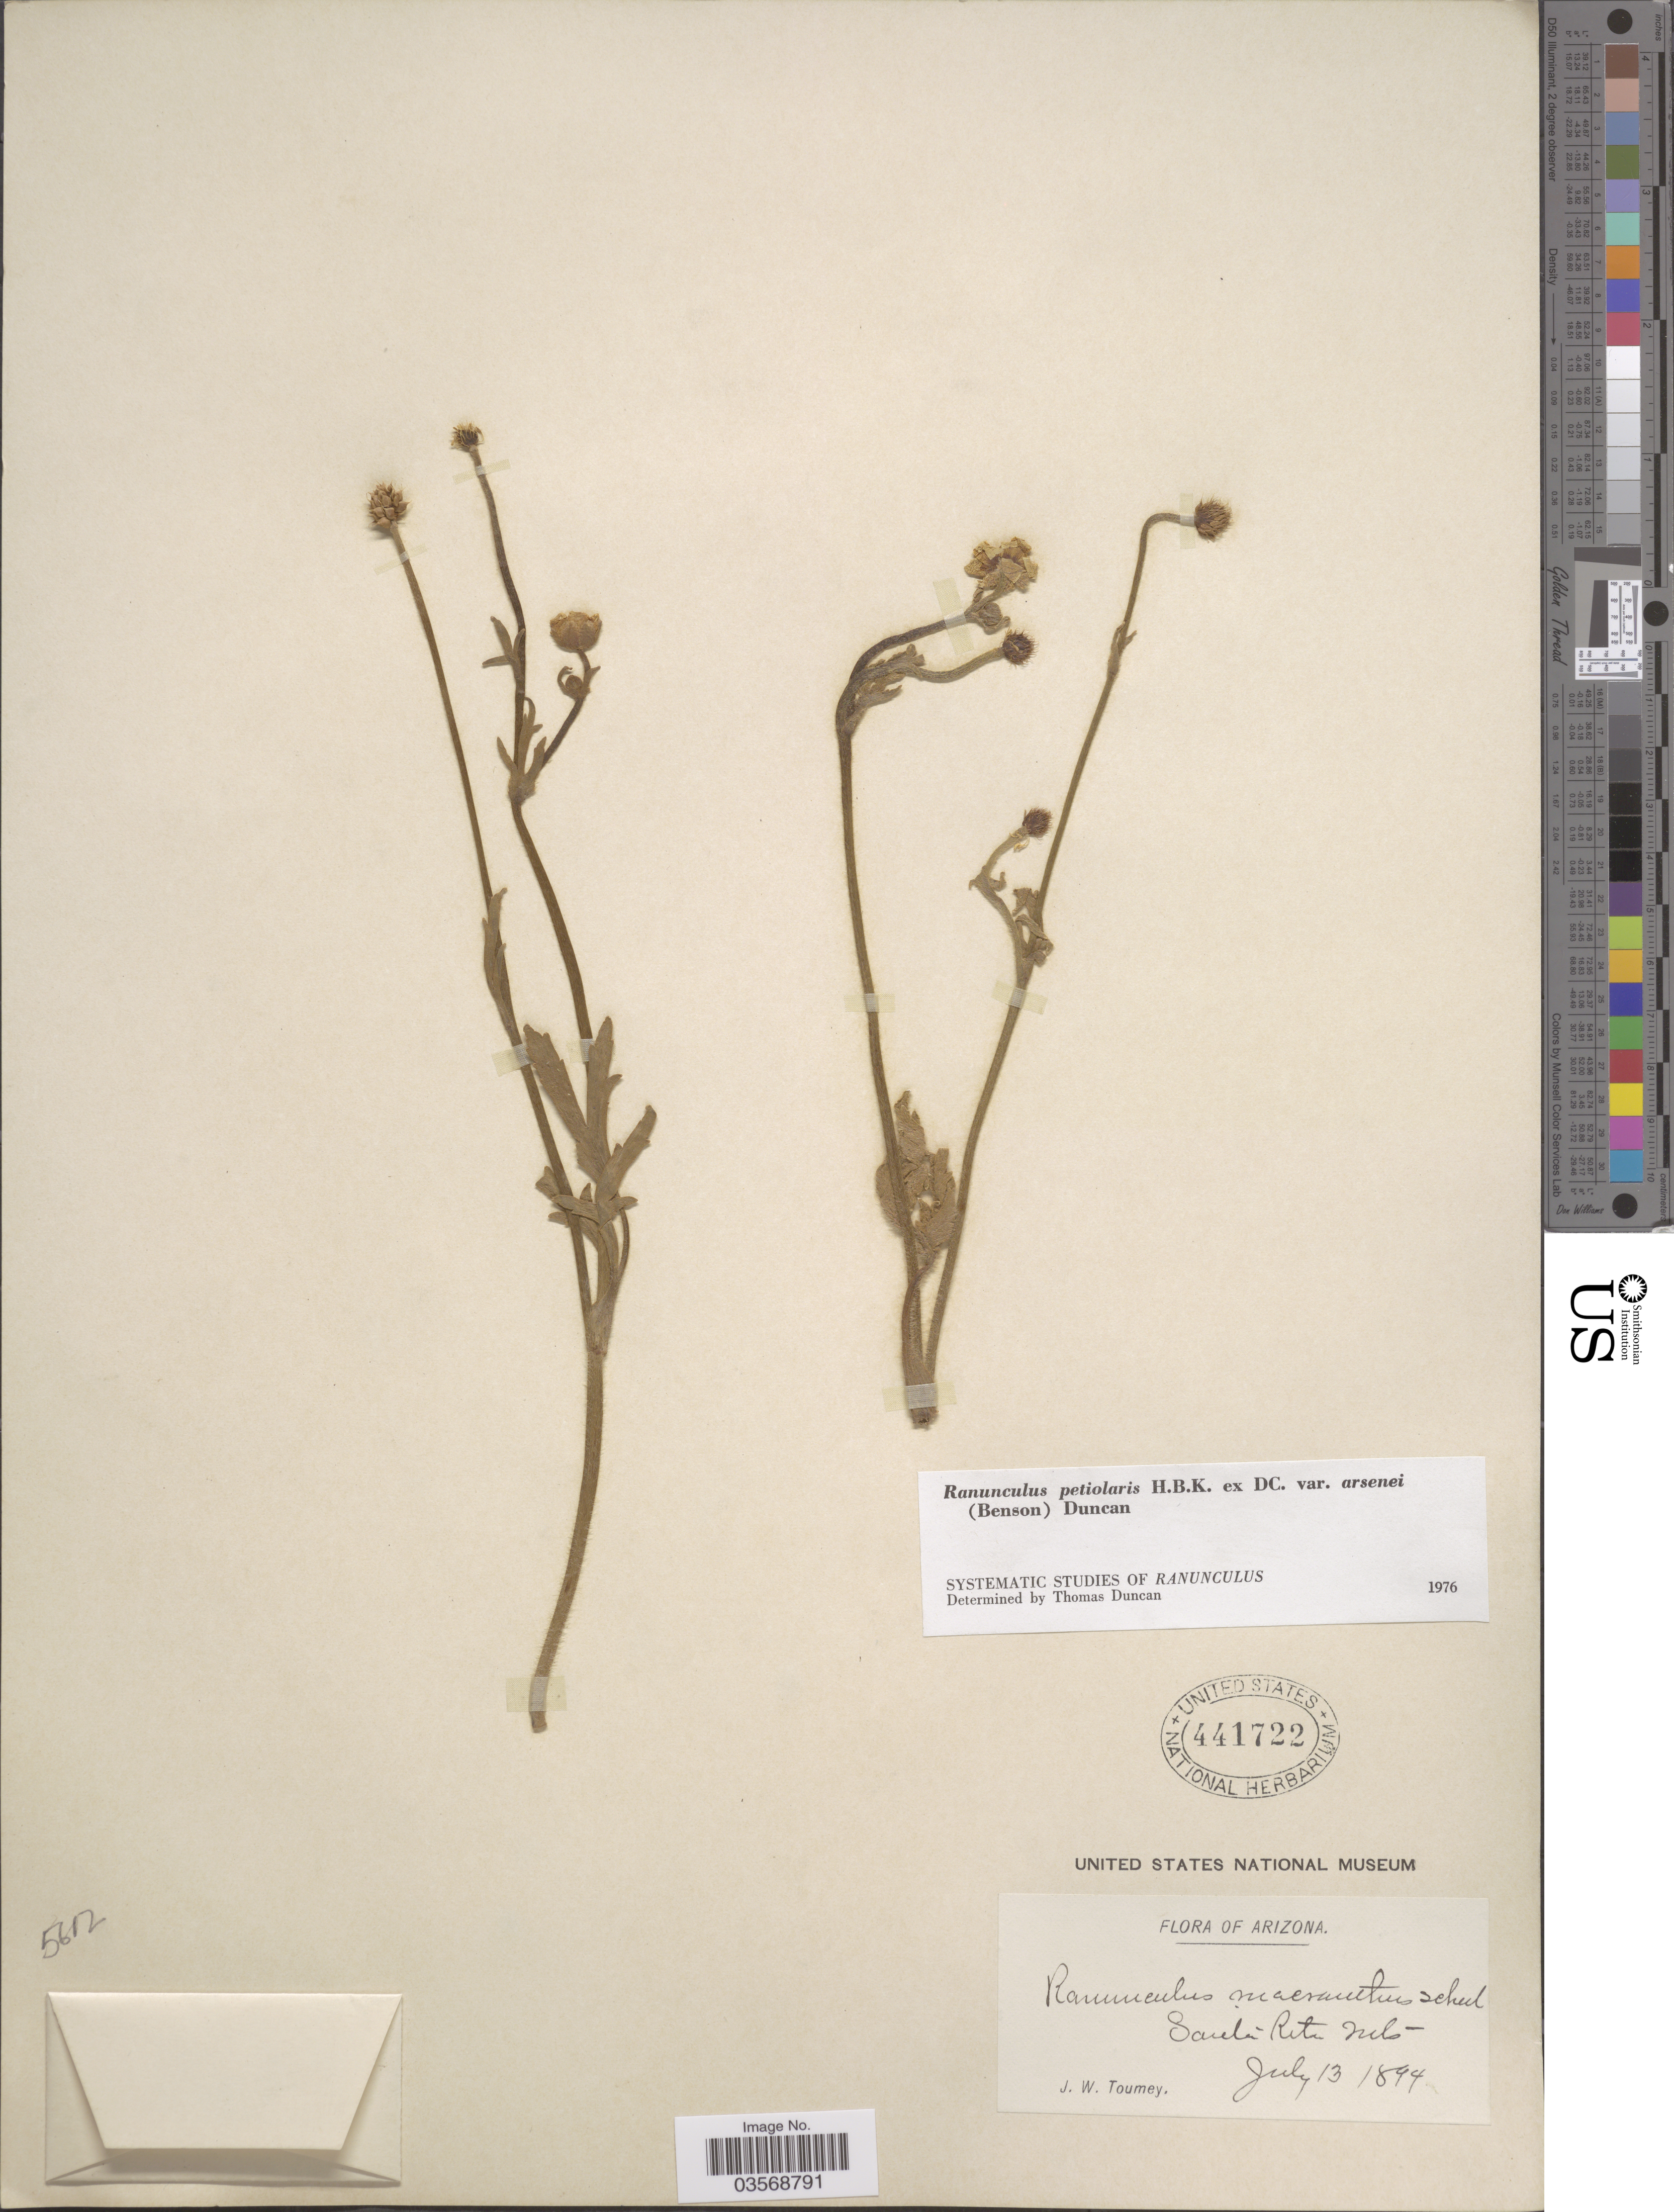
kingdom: Plantae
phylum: Tracheophyta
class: Magnoliopsida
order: Ranunculales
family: Ranunculaceae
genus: Ranunculus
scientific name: Ranunculus petiolaris var. arsenei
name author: (L.D. Benson) Duncan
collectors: J. W. Toumey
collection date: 1894-07-13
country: United States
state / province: Arizona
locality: Santa Rita Mts.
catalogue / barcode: US 441722